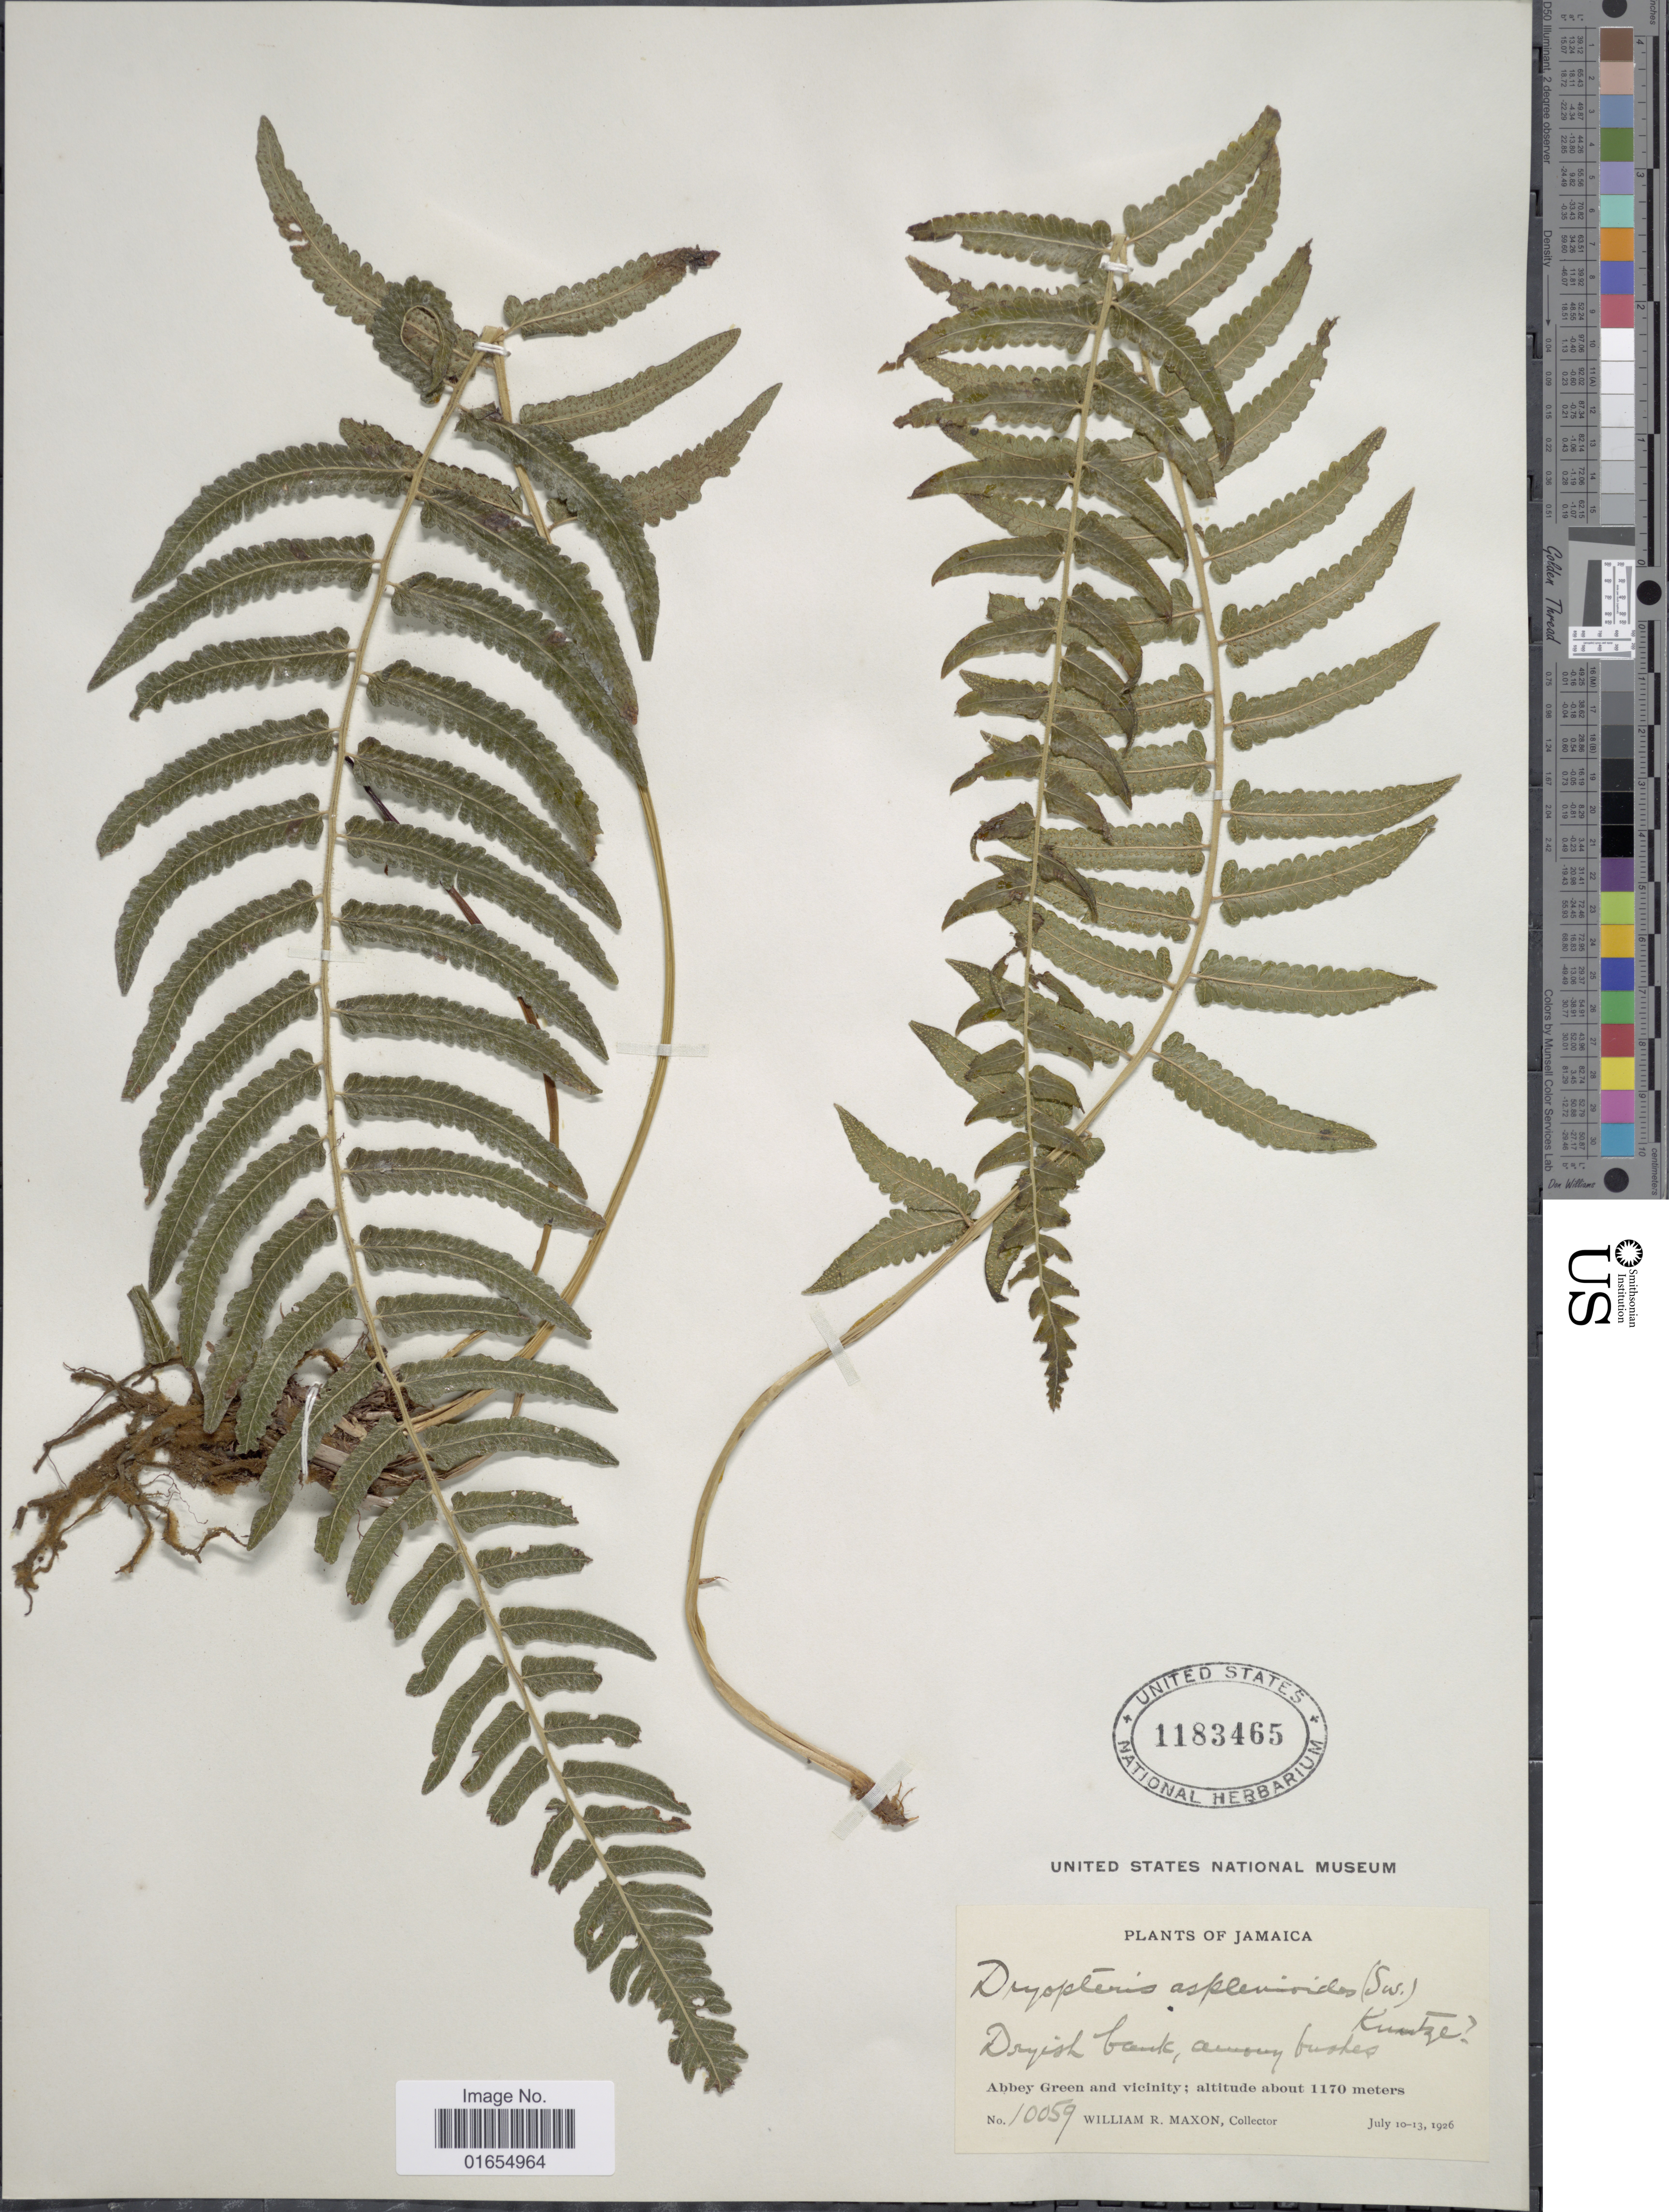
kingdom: Plantae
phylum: Tracheophyta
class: Polypodiopsida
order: Polypodiales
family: Thelypteridaceae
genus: Goniopteris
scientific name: Goniopteris retroflexa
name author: (L.) Pic. Serm.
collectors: W. R. Maxon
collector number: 10059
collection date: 1926-07-10/1926-07-13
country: Jamaica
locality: Abbey Green and vicinity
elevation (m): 1170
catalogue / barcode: US 1183465